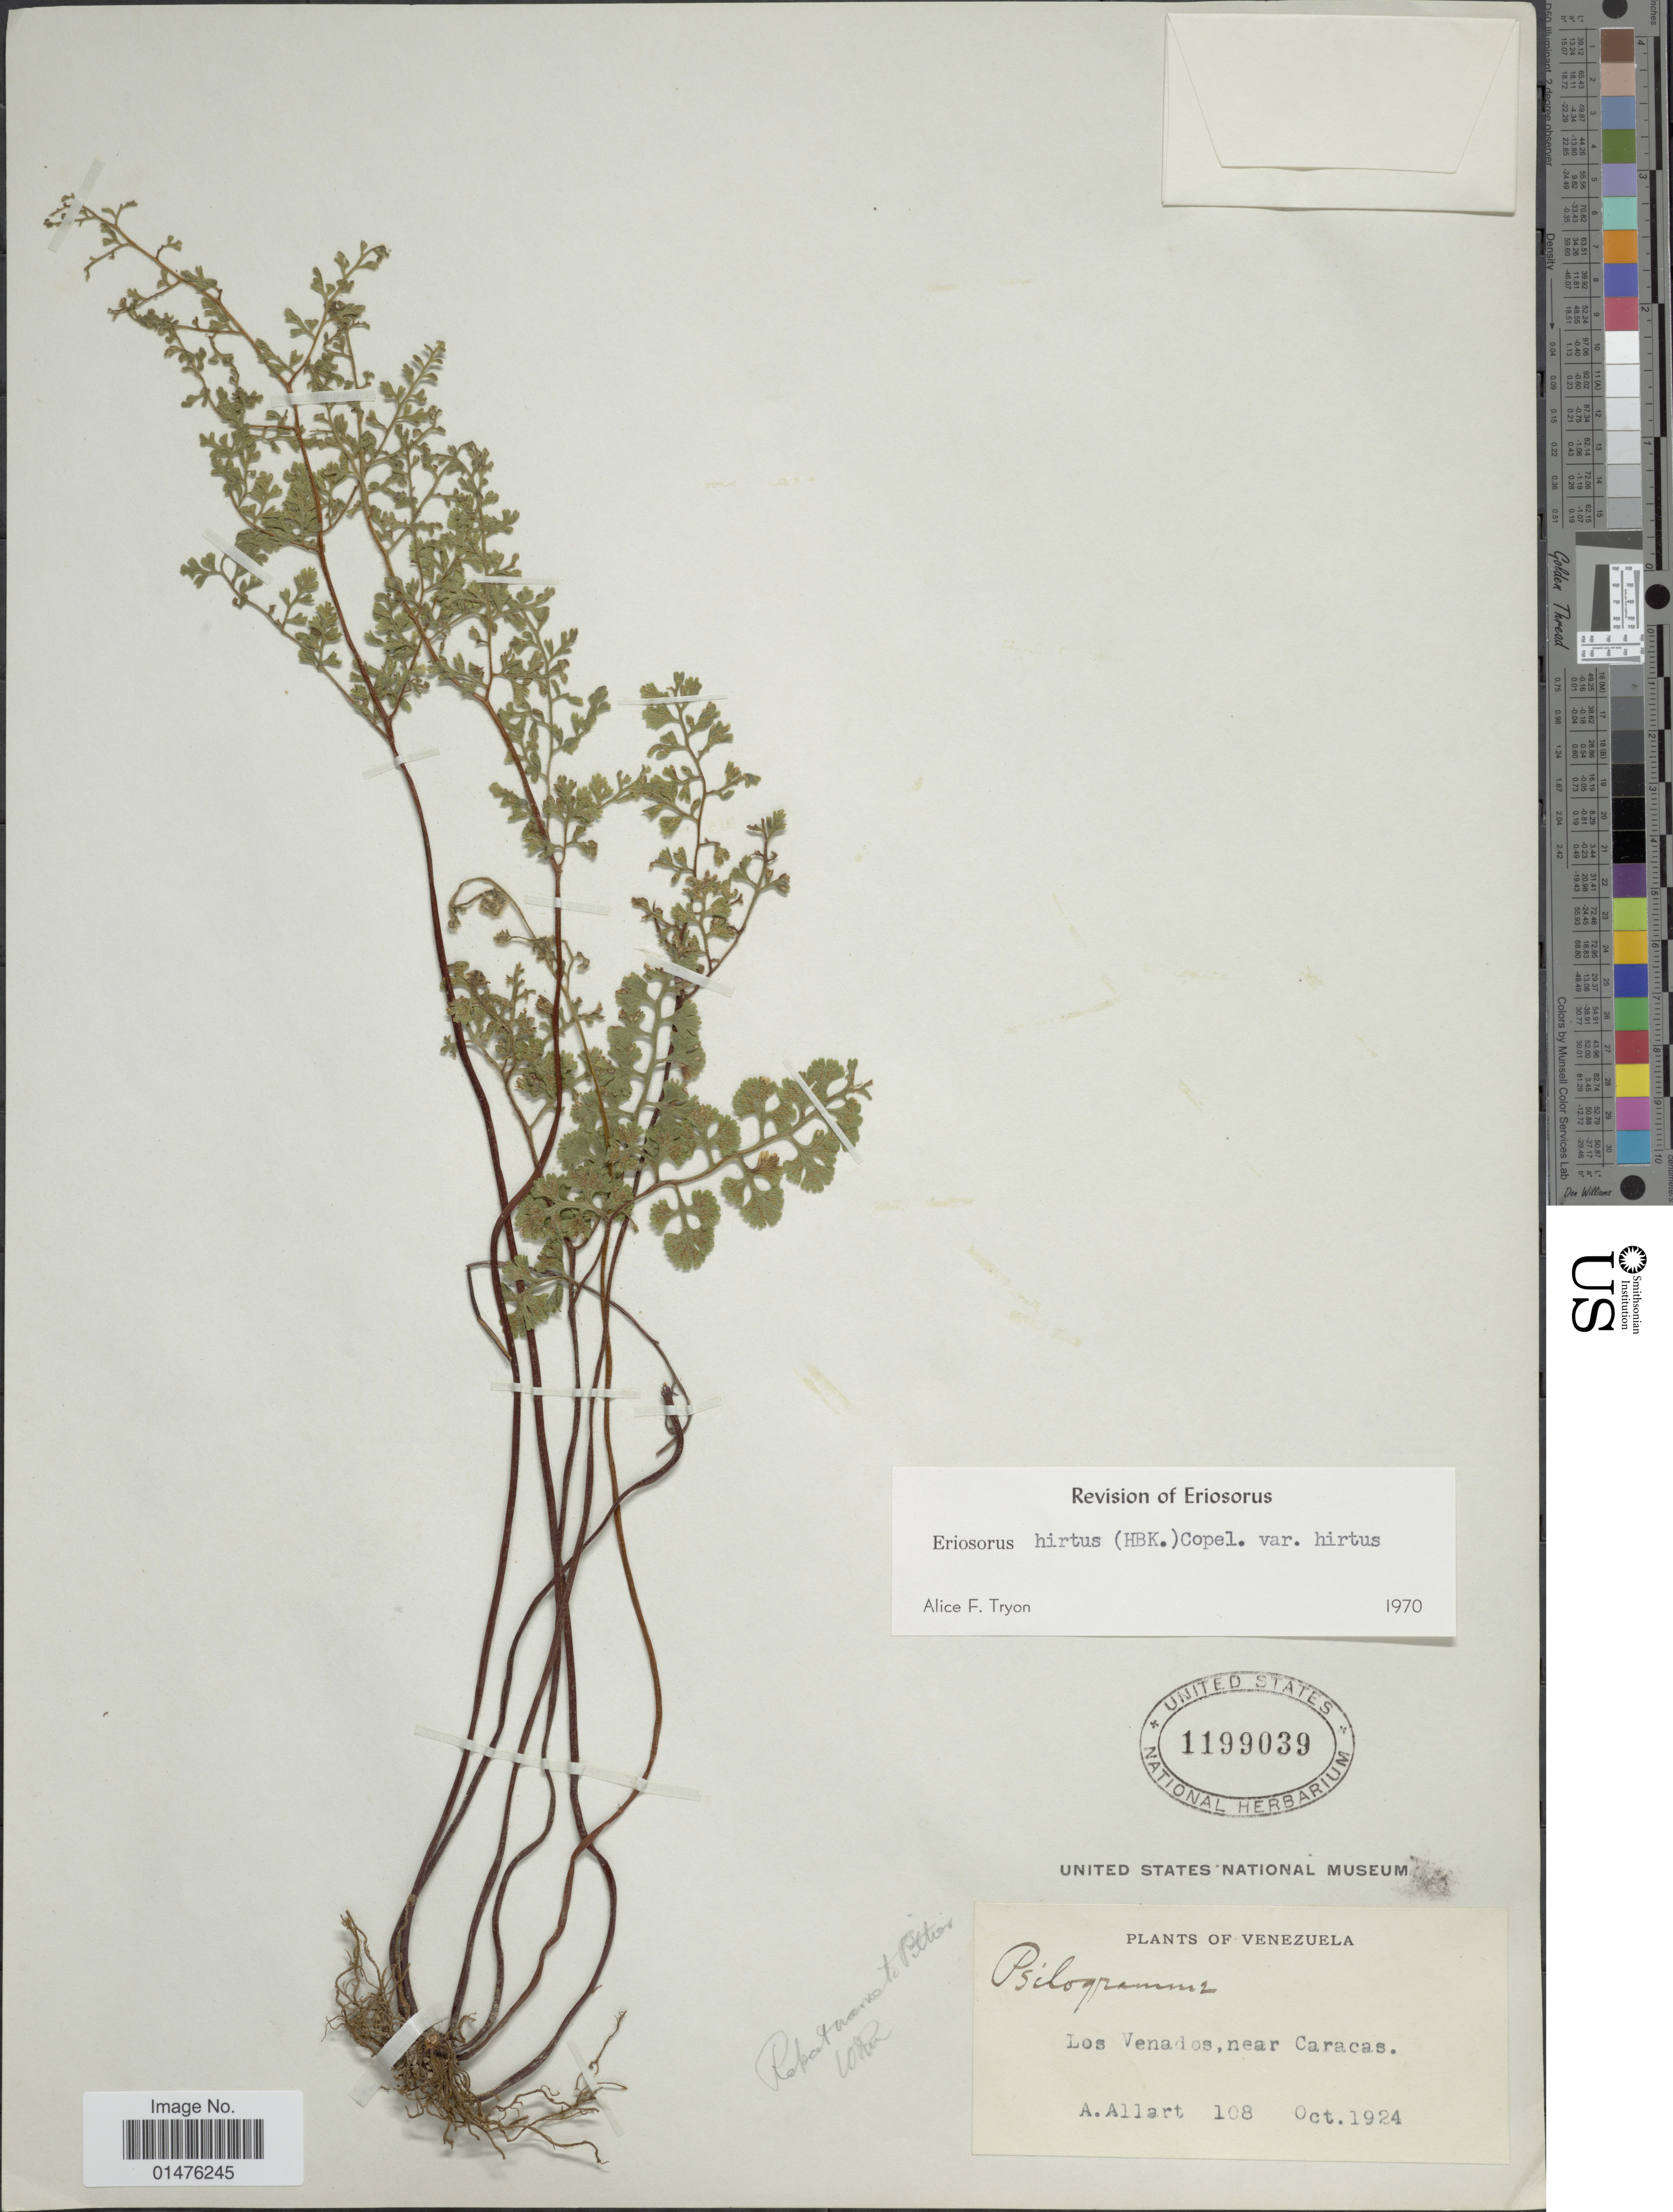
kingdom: Plantae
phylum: Tracheophyta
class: Polypodiopsida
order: Polypodiales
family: Pteridaceae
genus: Jamesonia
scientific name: Jamesonia hirta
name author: (Kunth) Christenh.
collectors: A. Allart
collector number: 108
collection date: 1924-10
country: Venezuela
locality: Los Venados, near Caracas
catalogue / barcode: US 1199039